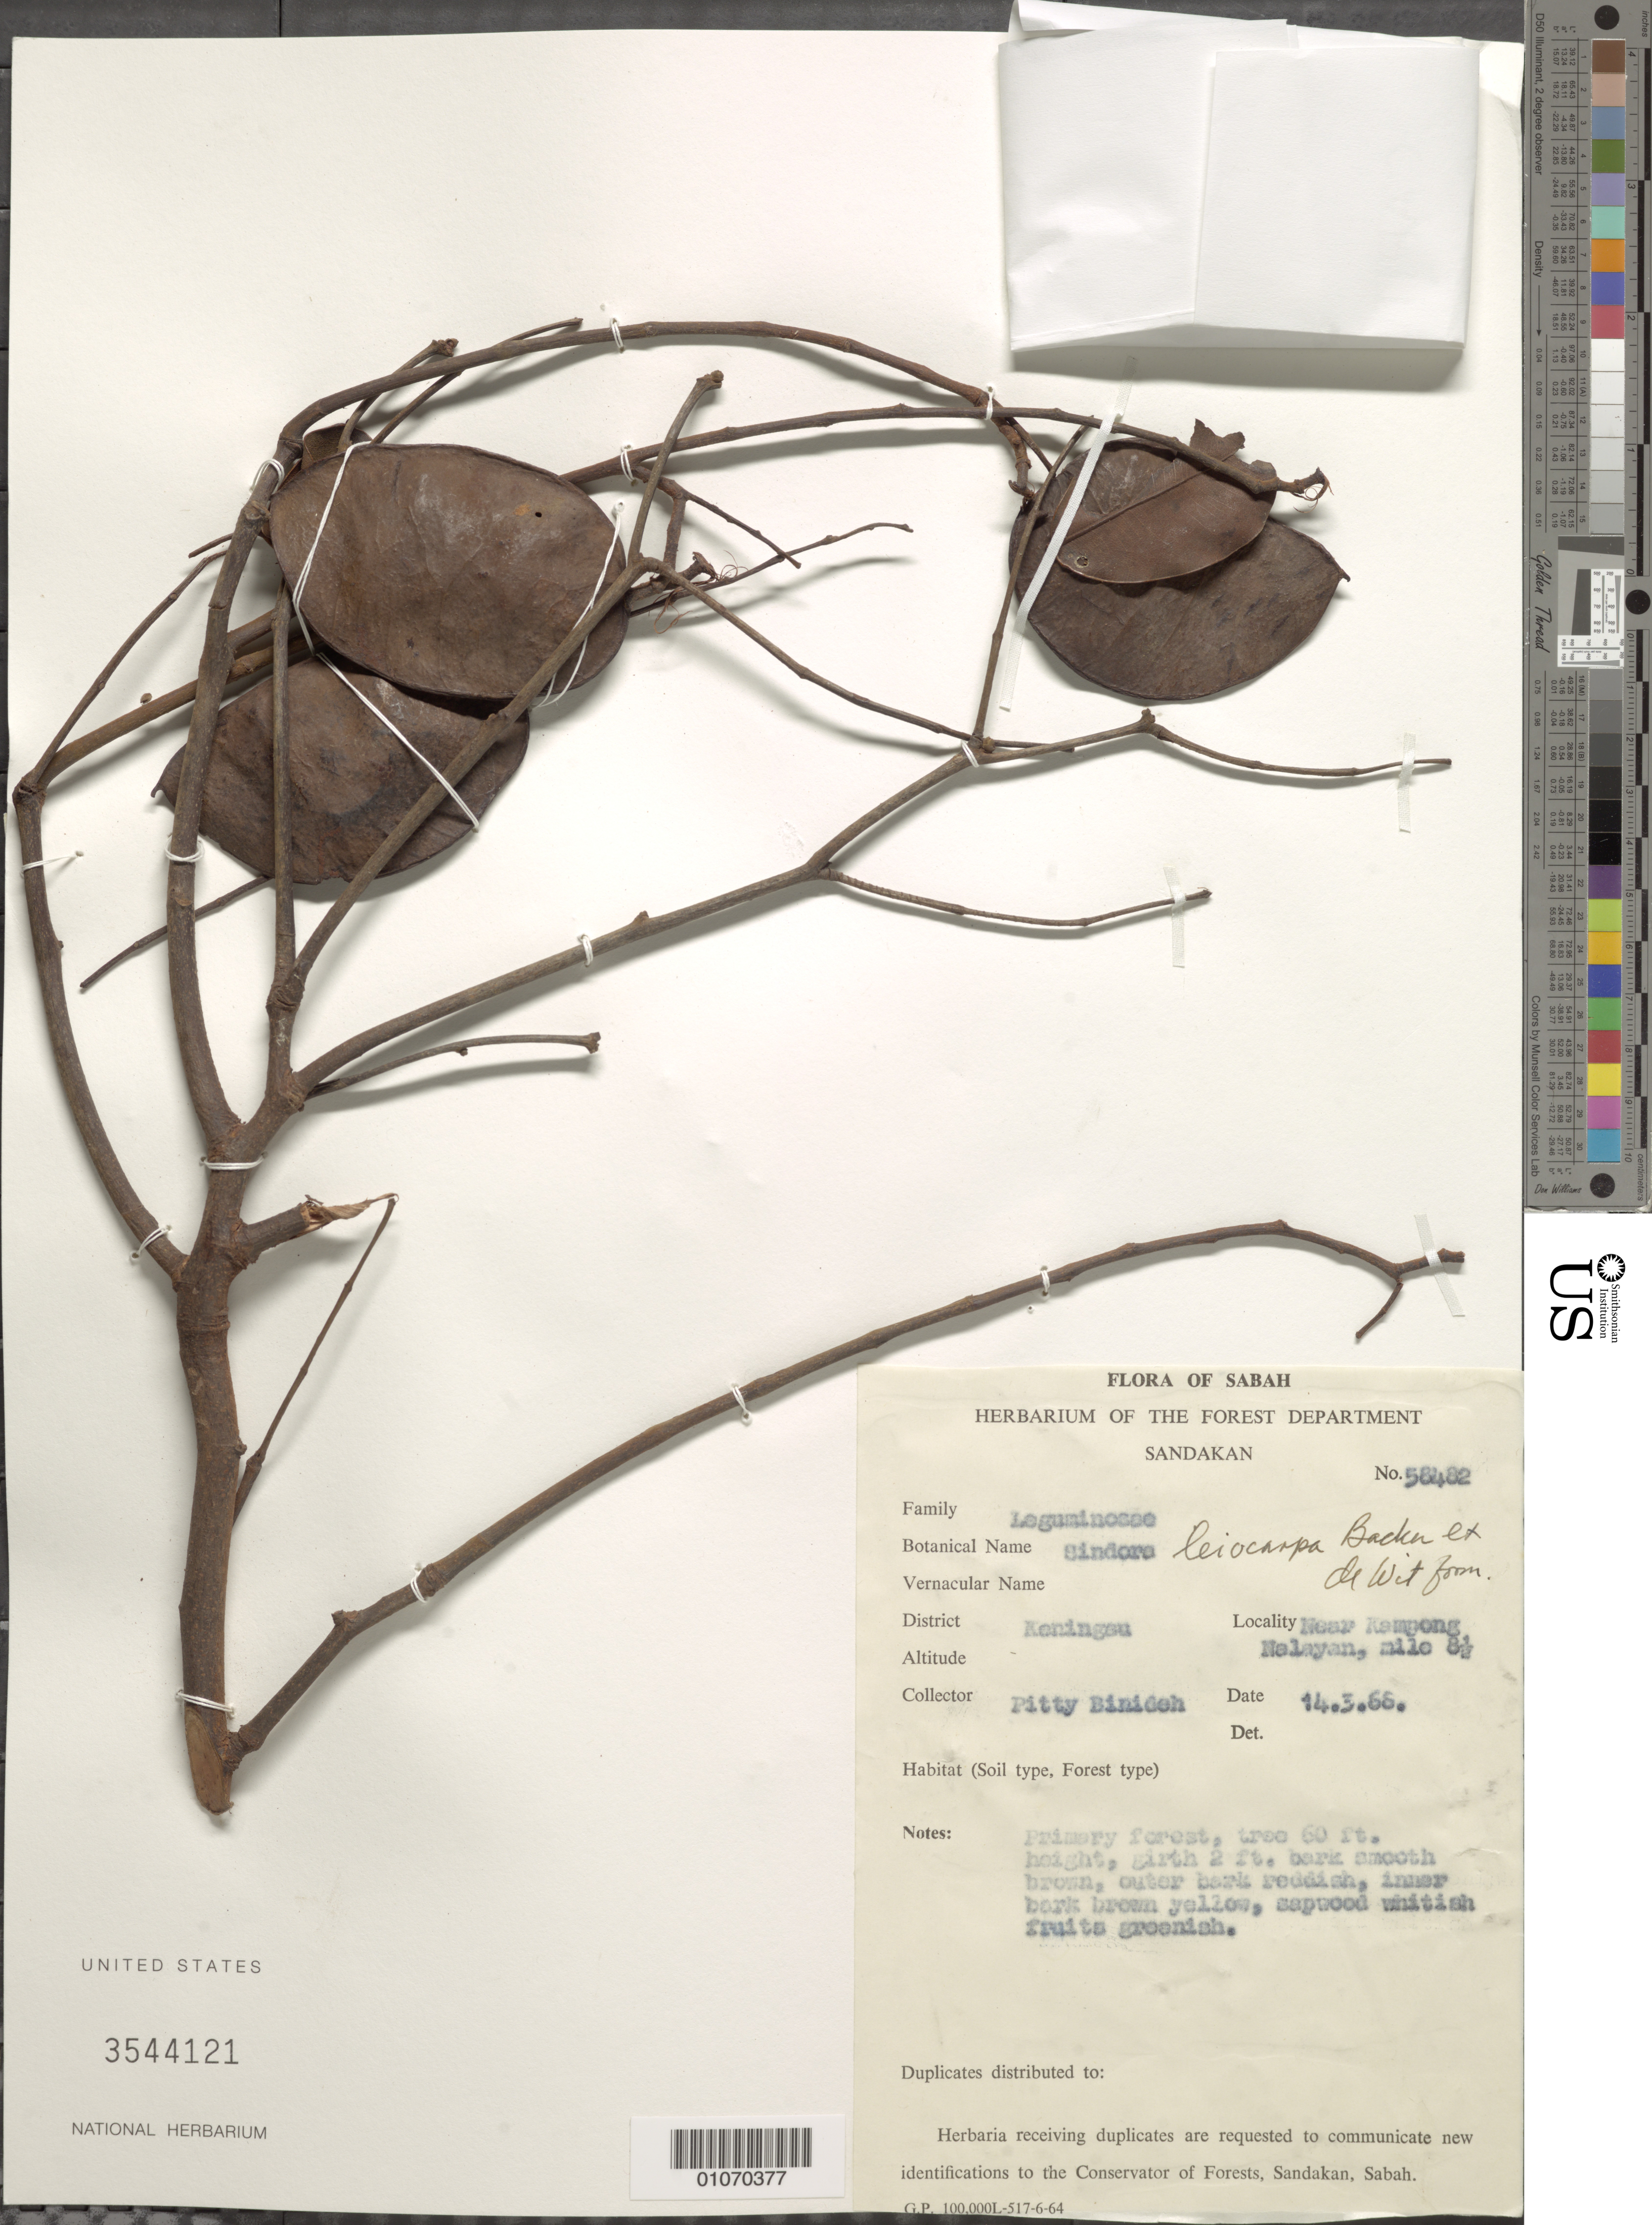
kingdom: Plantae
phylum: Tracheophyta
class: Magnoliopsida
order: Fabales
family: Fabaceae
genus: Sindora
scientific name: Sindora leiocarpa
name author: de Wit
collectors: P. Binideh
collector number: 58482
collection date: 1966-03-14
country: Malaysia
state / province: Sabah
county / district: Sandakan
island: Borneo I.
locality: Near Kamgong, Nelayan, mile 8.5, Keningeu District.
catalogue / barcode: US 3544121